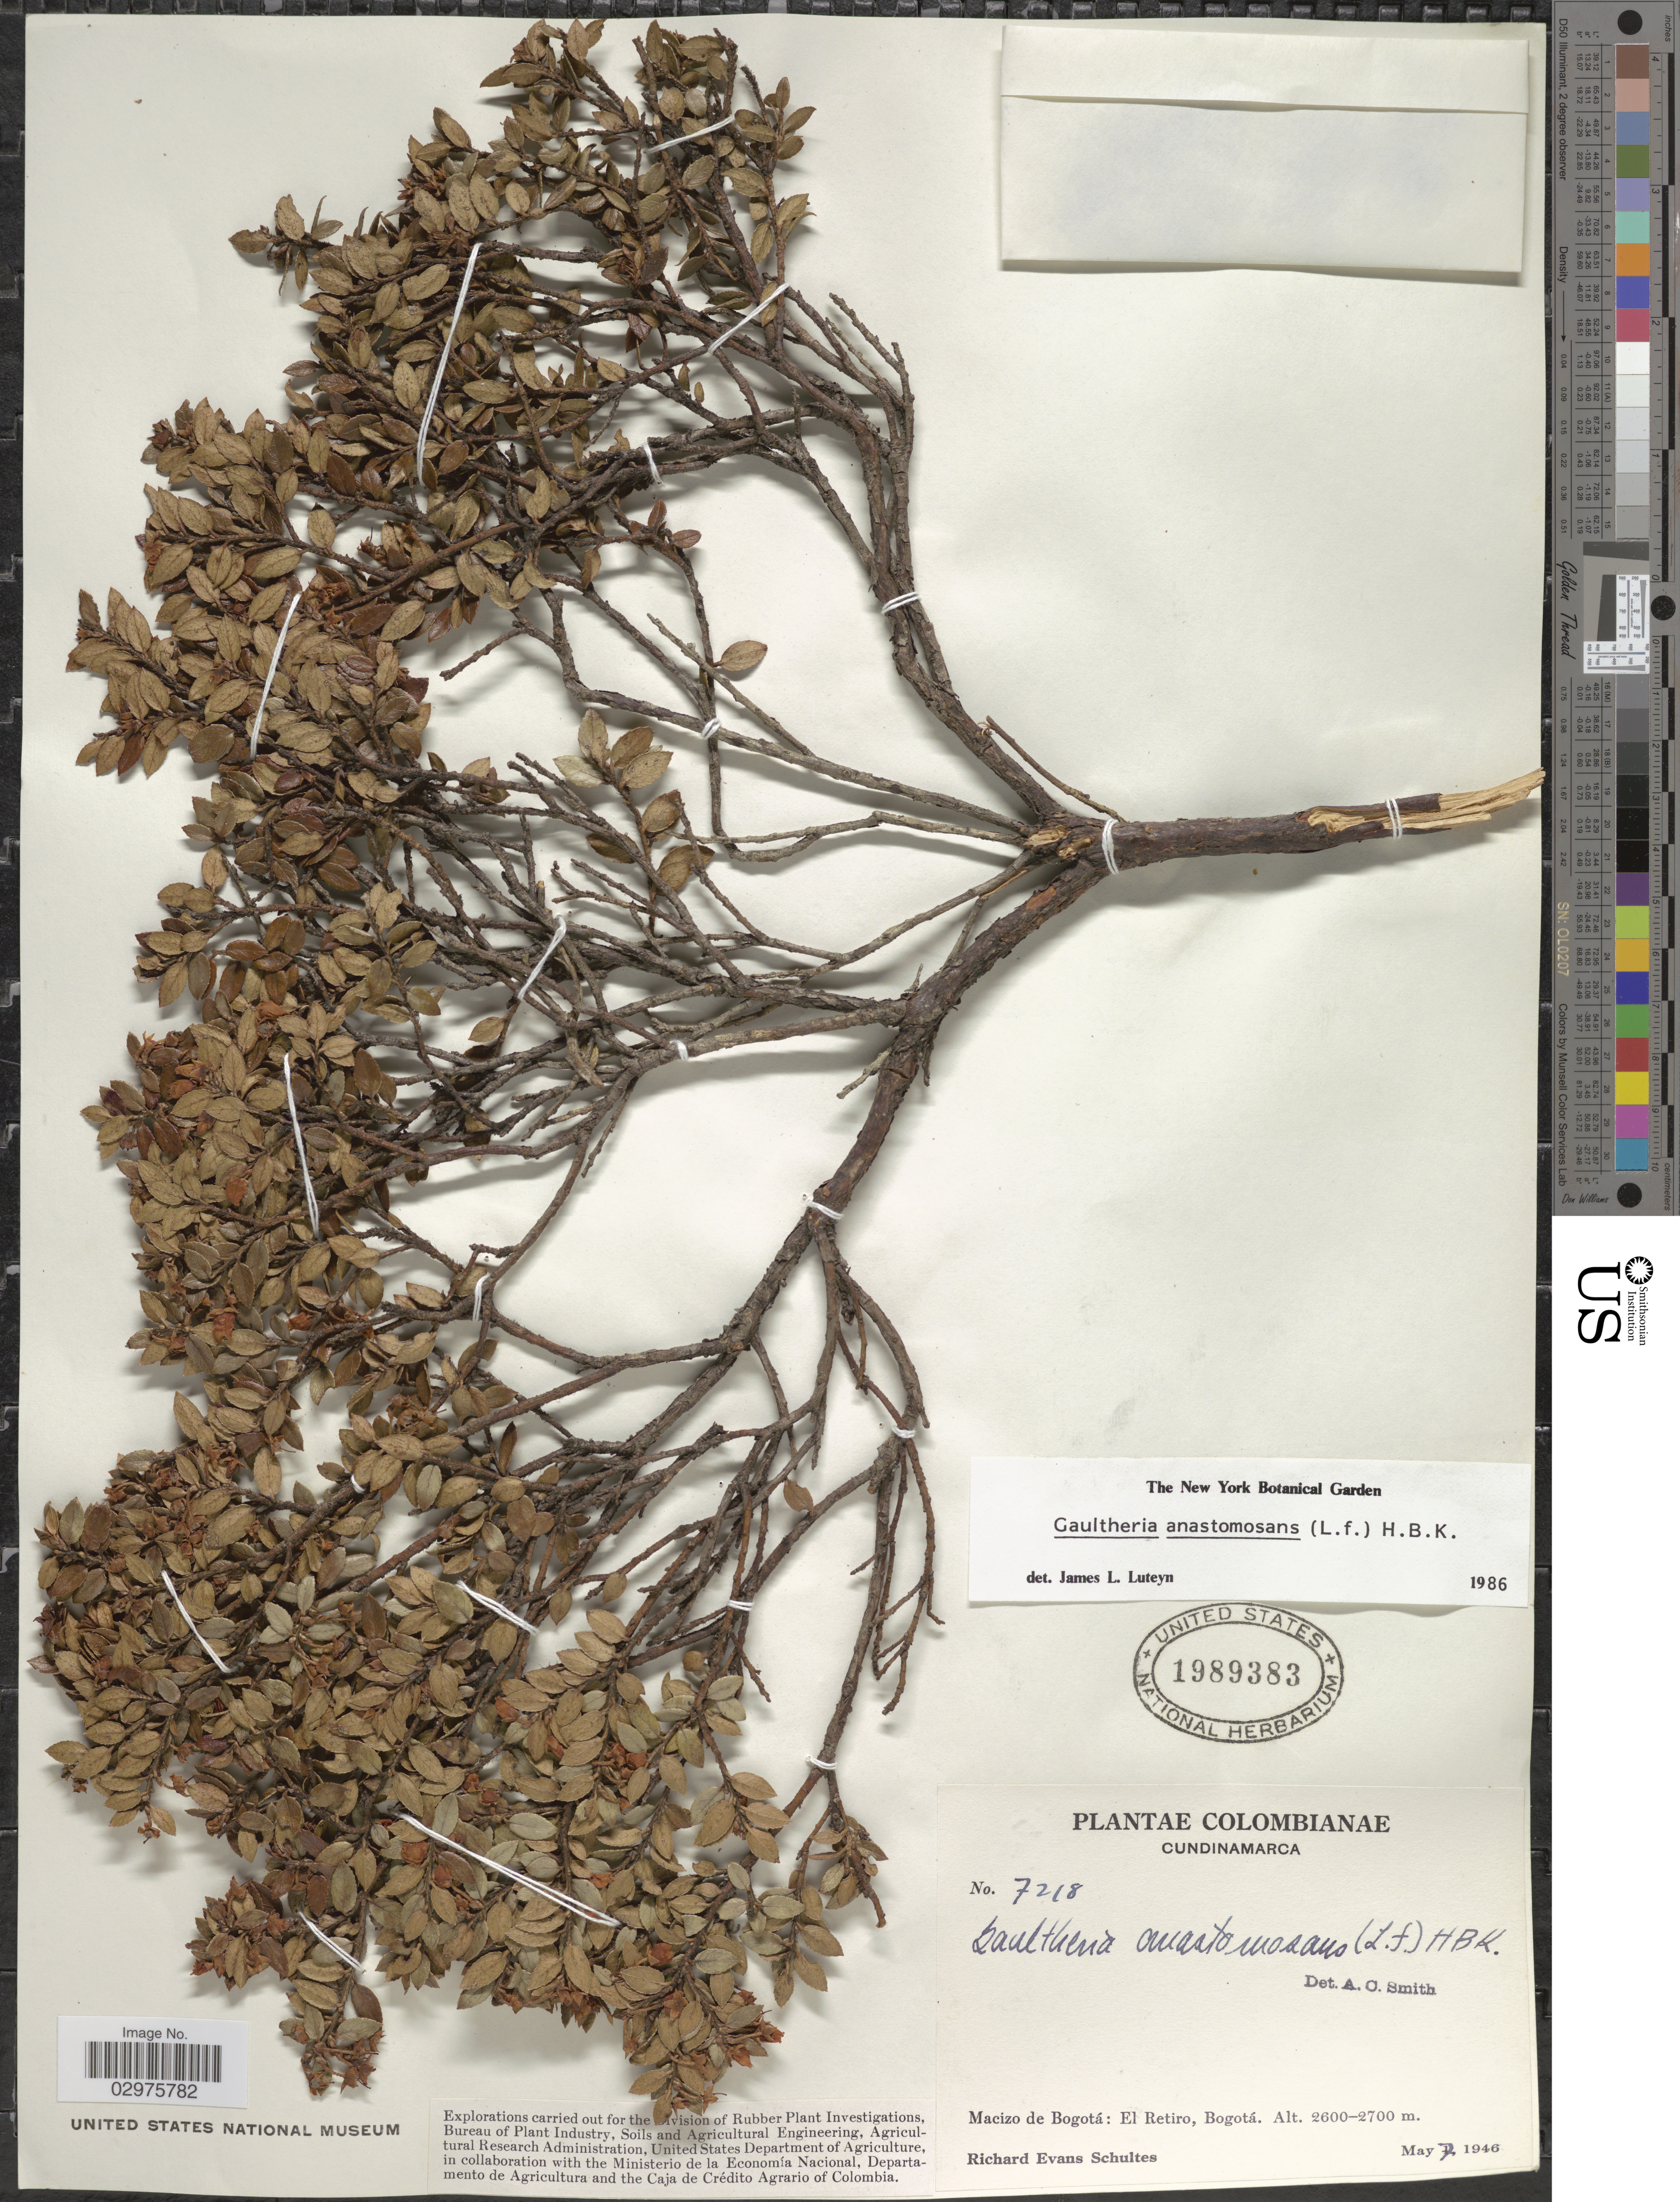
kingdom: Plantae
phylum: Tracheophyta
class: Magnoliopsida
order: Ericales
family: Ericaceae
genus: Gaultheria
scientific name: Gaultheria anastomosans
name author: (L. f.) Kunth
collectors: R. E. Schultes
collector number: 7218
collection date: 1946-05-07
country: Colombia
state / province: Cundinamarca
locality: Macizo de Bogotá: El Retiro, Bogotá.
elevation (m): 2600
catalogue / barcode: US 1989383